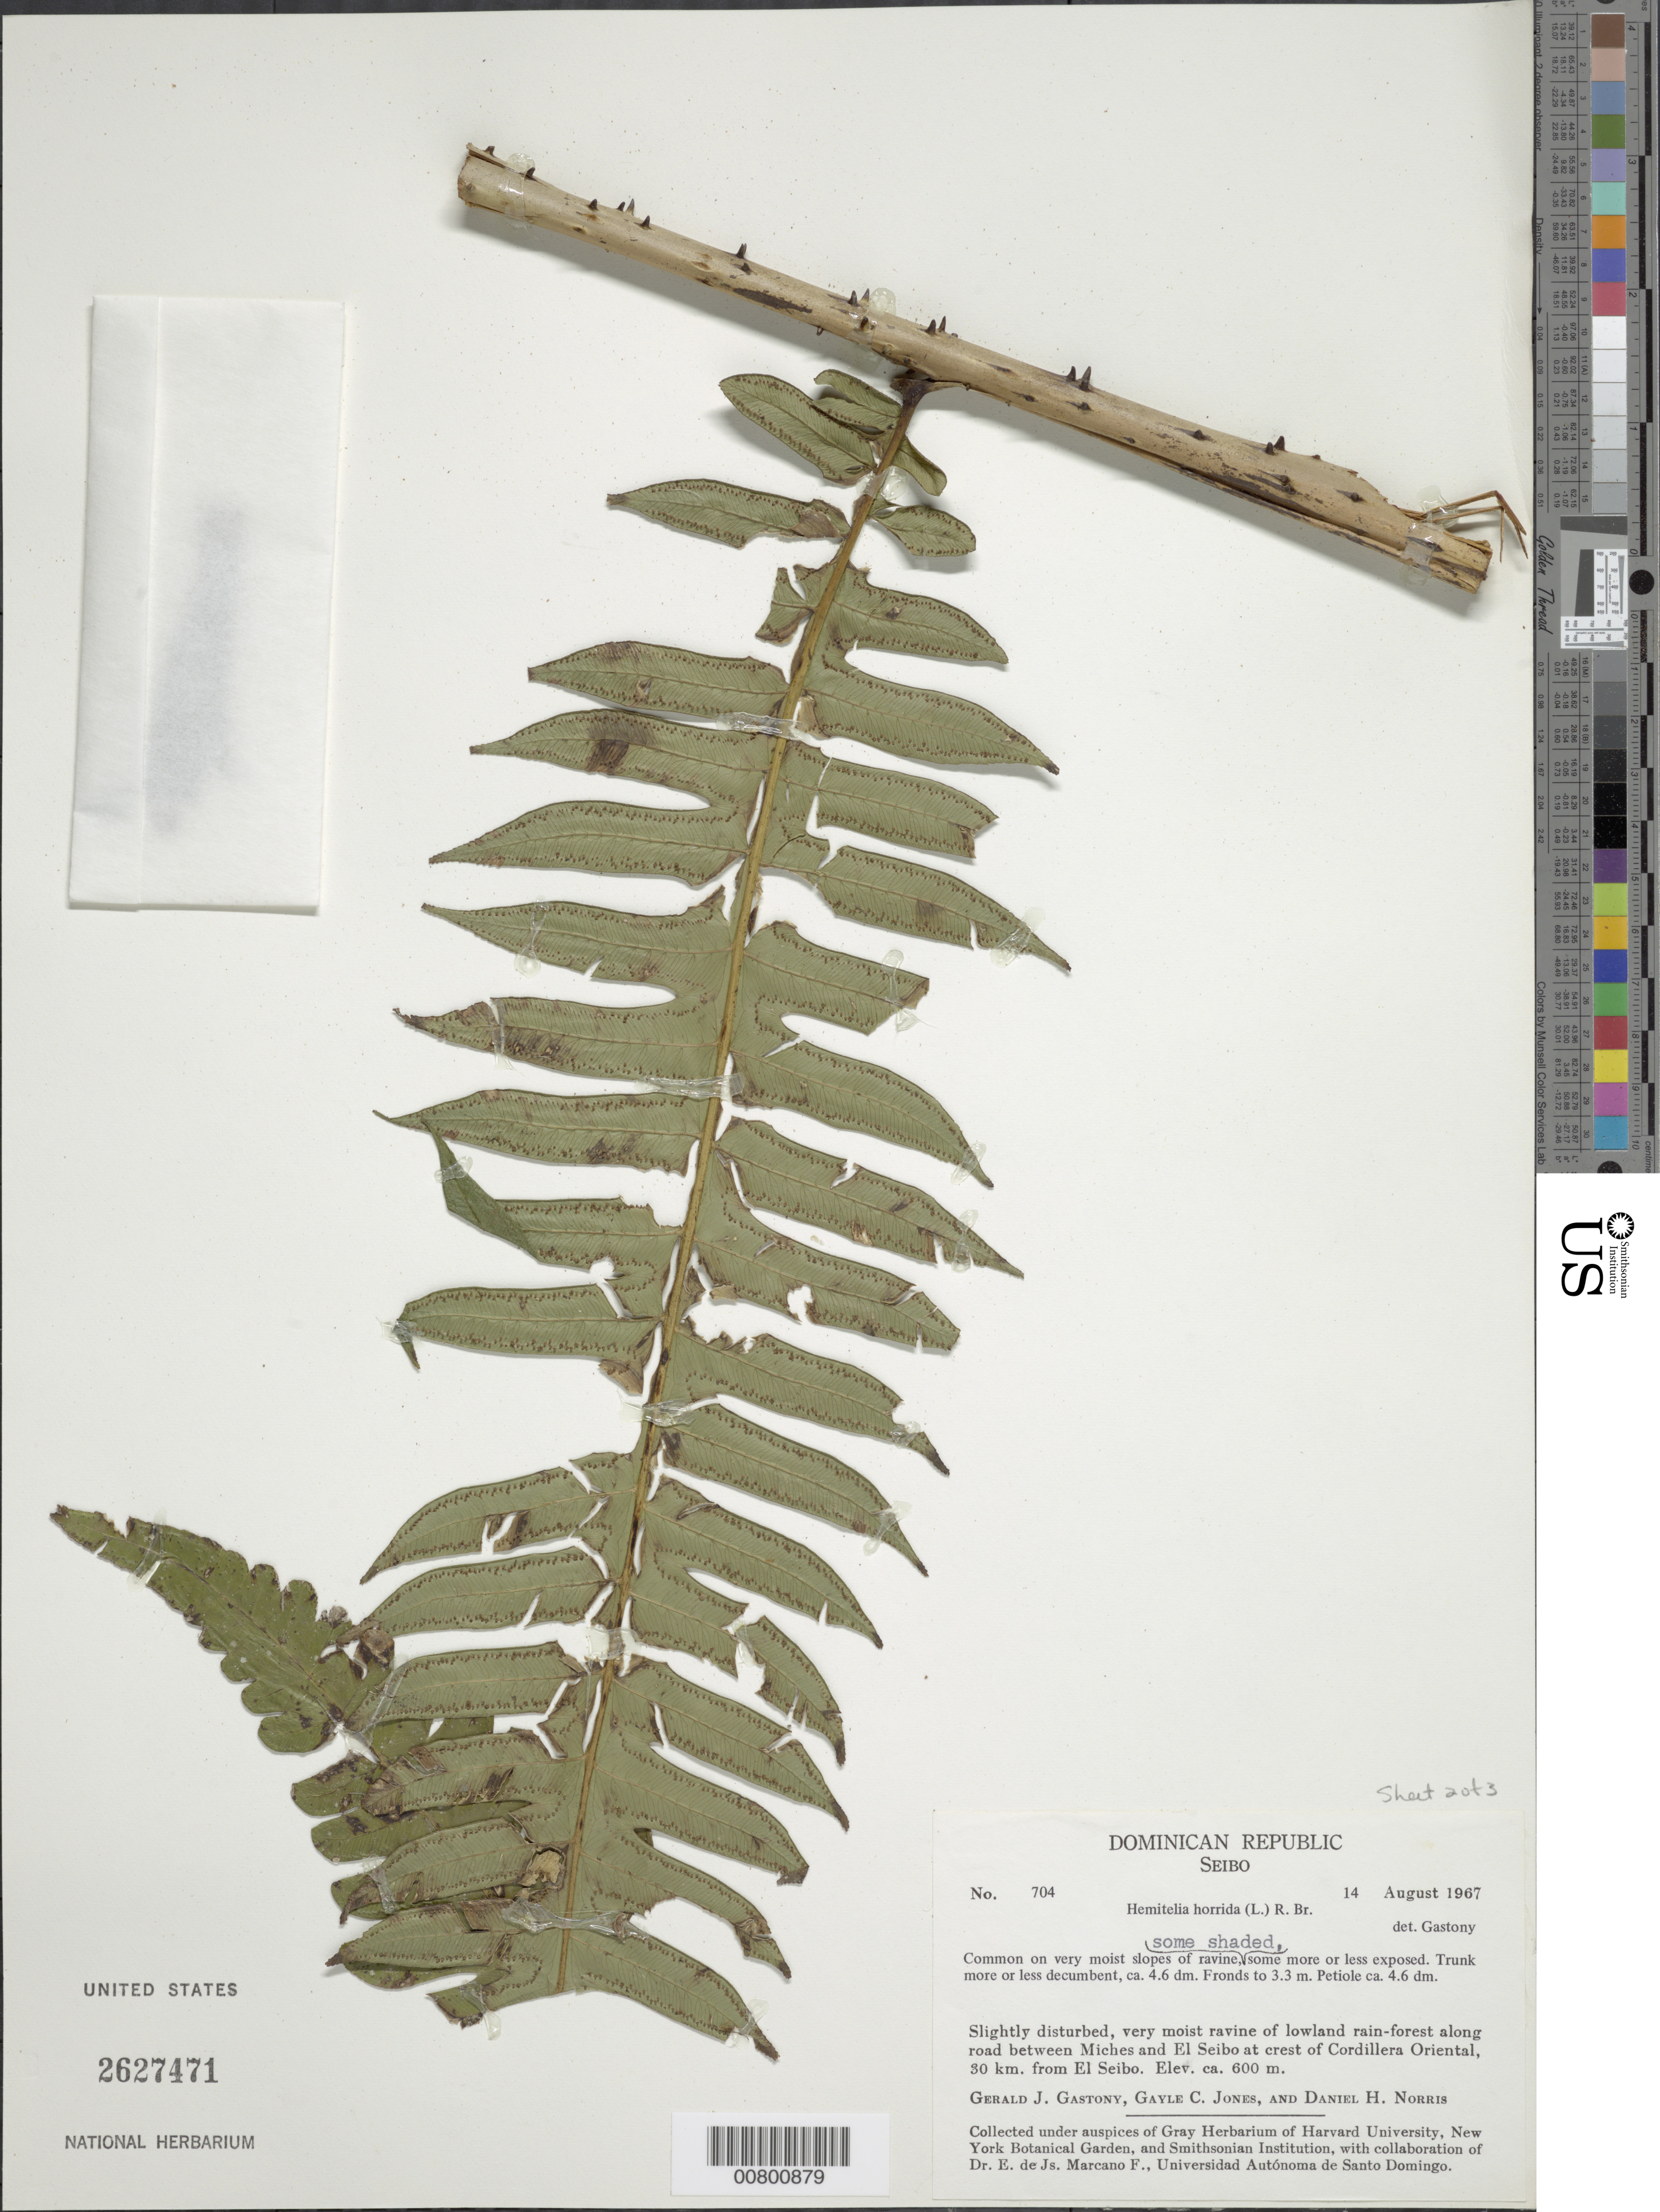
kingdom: Plantae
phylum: Tracheophyta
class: Polypodiopsida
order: Cyatheales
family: Cyatheaceae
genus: Cyathea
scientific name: Cyathea horrida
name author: (L.) Sm.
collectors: G. Gastony, G. C. Jones & D. H. Norris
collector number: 704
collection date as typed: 14 Aug 1967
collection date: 1967-08-14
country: Dominican Republic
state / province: El Seibo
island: Hispaniola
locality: Miches to El Seibo road, at crest of cordillera Oriental, 30 km from El Seibo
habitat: Slightly disturbed, very moist slopes of ravine, some shaded, some more or less exposed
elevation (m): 600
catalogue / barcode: US 2627471